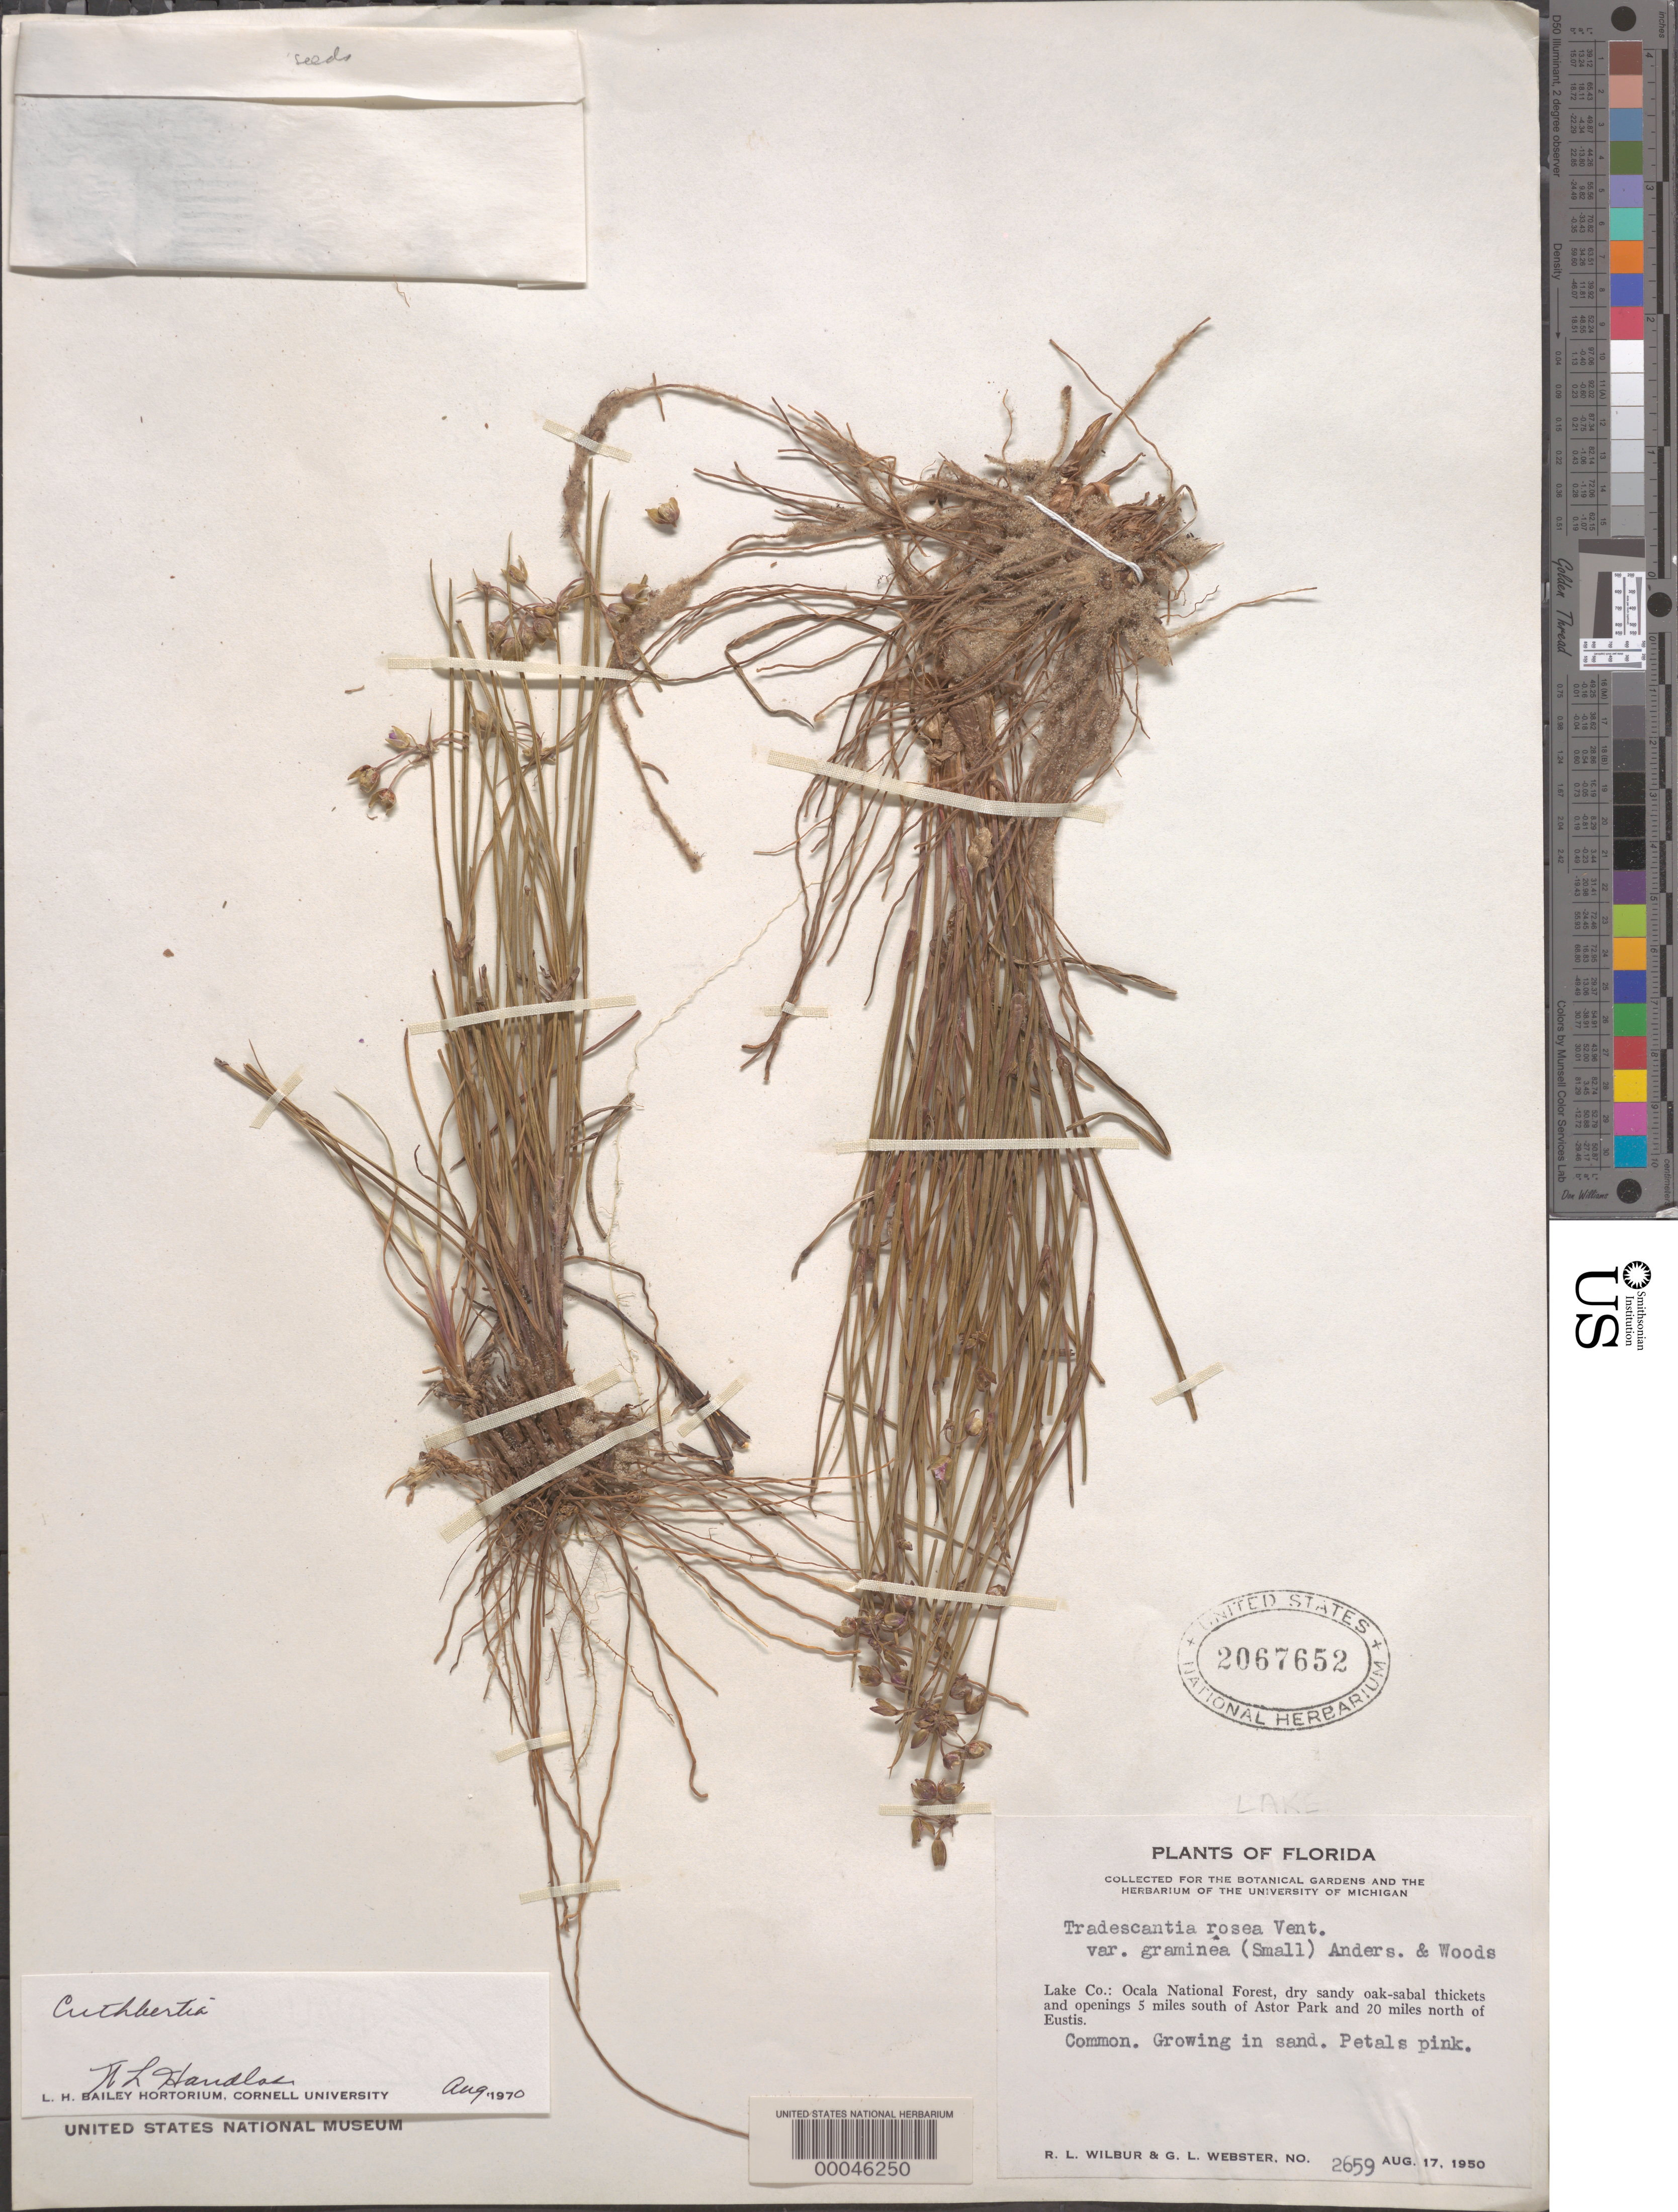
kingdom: Plantae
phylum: Tracheophyta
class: Liliopsida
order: Commelinales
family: Commelinaceae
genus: Cuthbertia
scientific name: Cuthbertia graminea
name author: Small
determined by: Strong, Mark T., (BOT), Smithsonian Institution - National Museum of Natural History (UNITED STATES)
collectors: R. L. Wilbur & G. L. Webster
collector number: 2659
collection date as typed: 17 Aug 1950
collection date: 1950-08-17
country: United States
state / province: Florida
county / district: Lake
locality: Ocala national forest, s of astor park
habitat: Dry, sndy oak-sabal thickets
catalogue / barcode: US 2067652